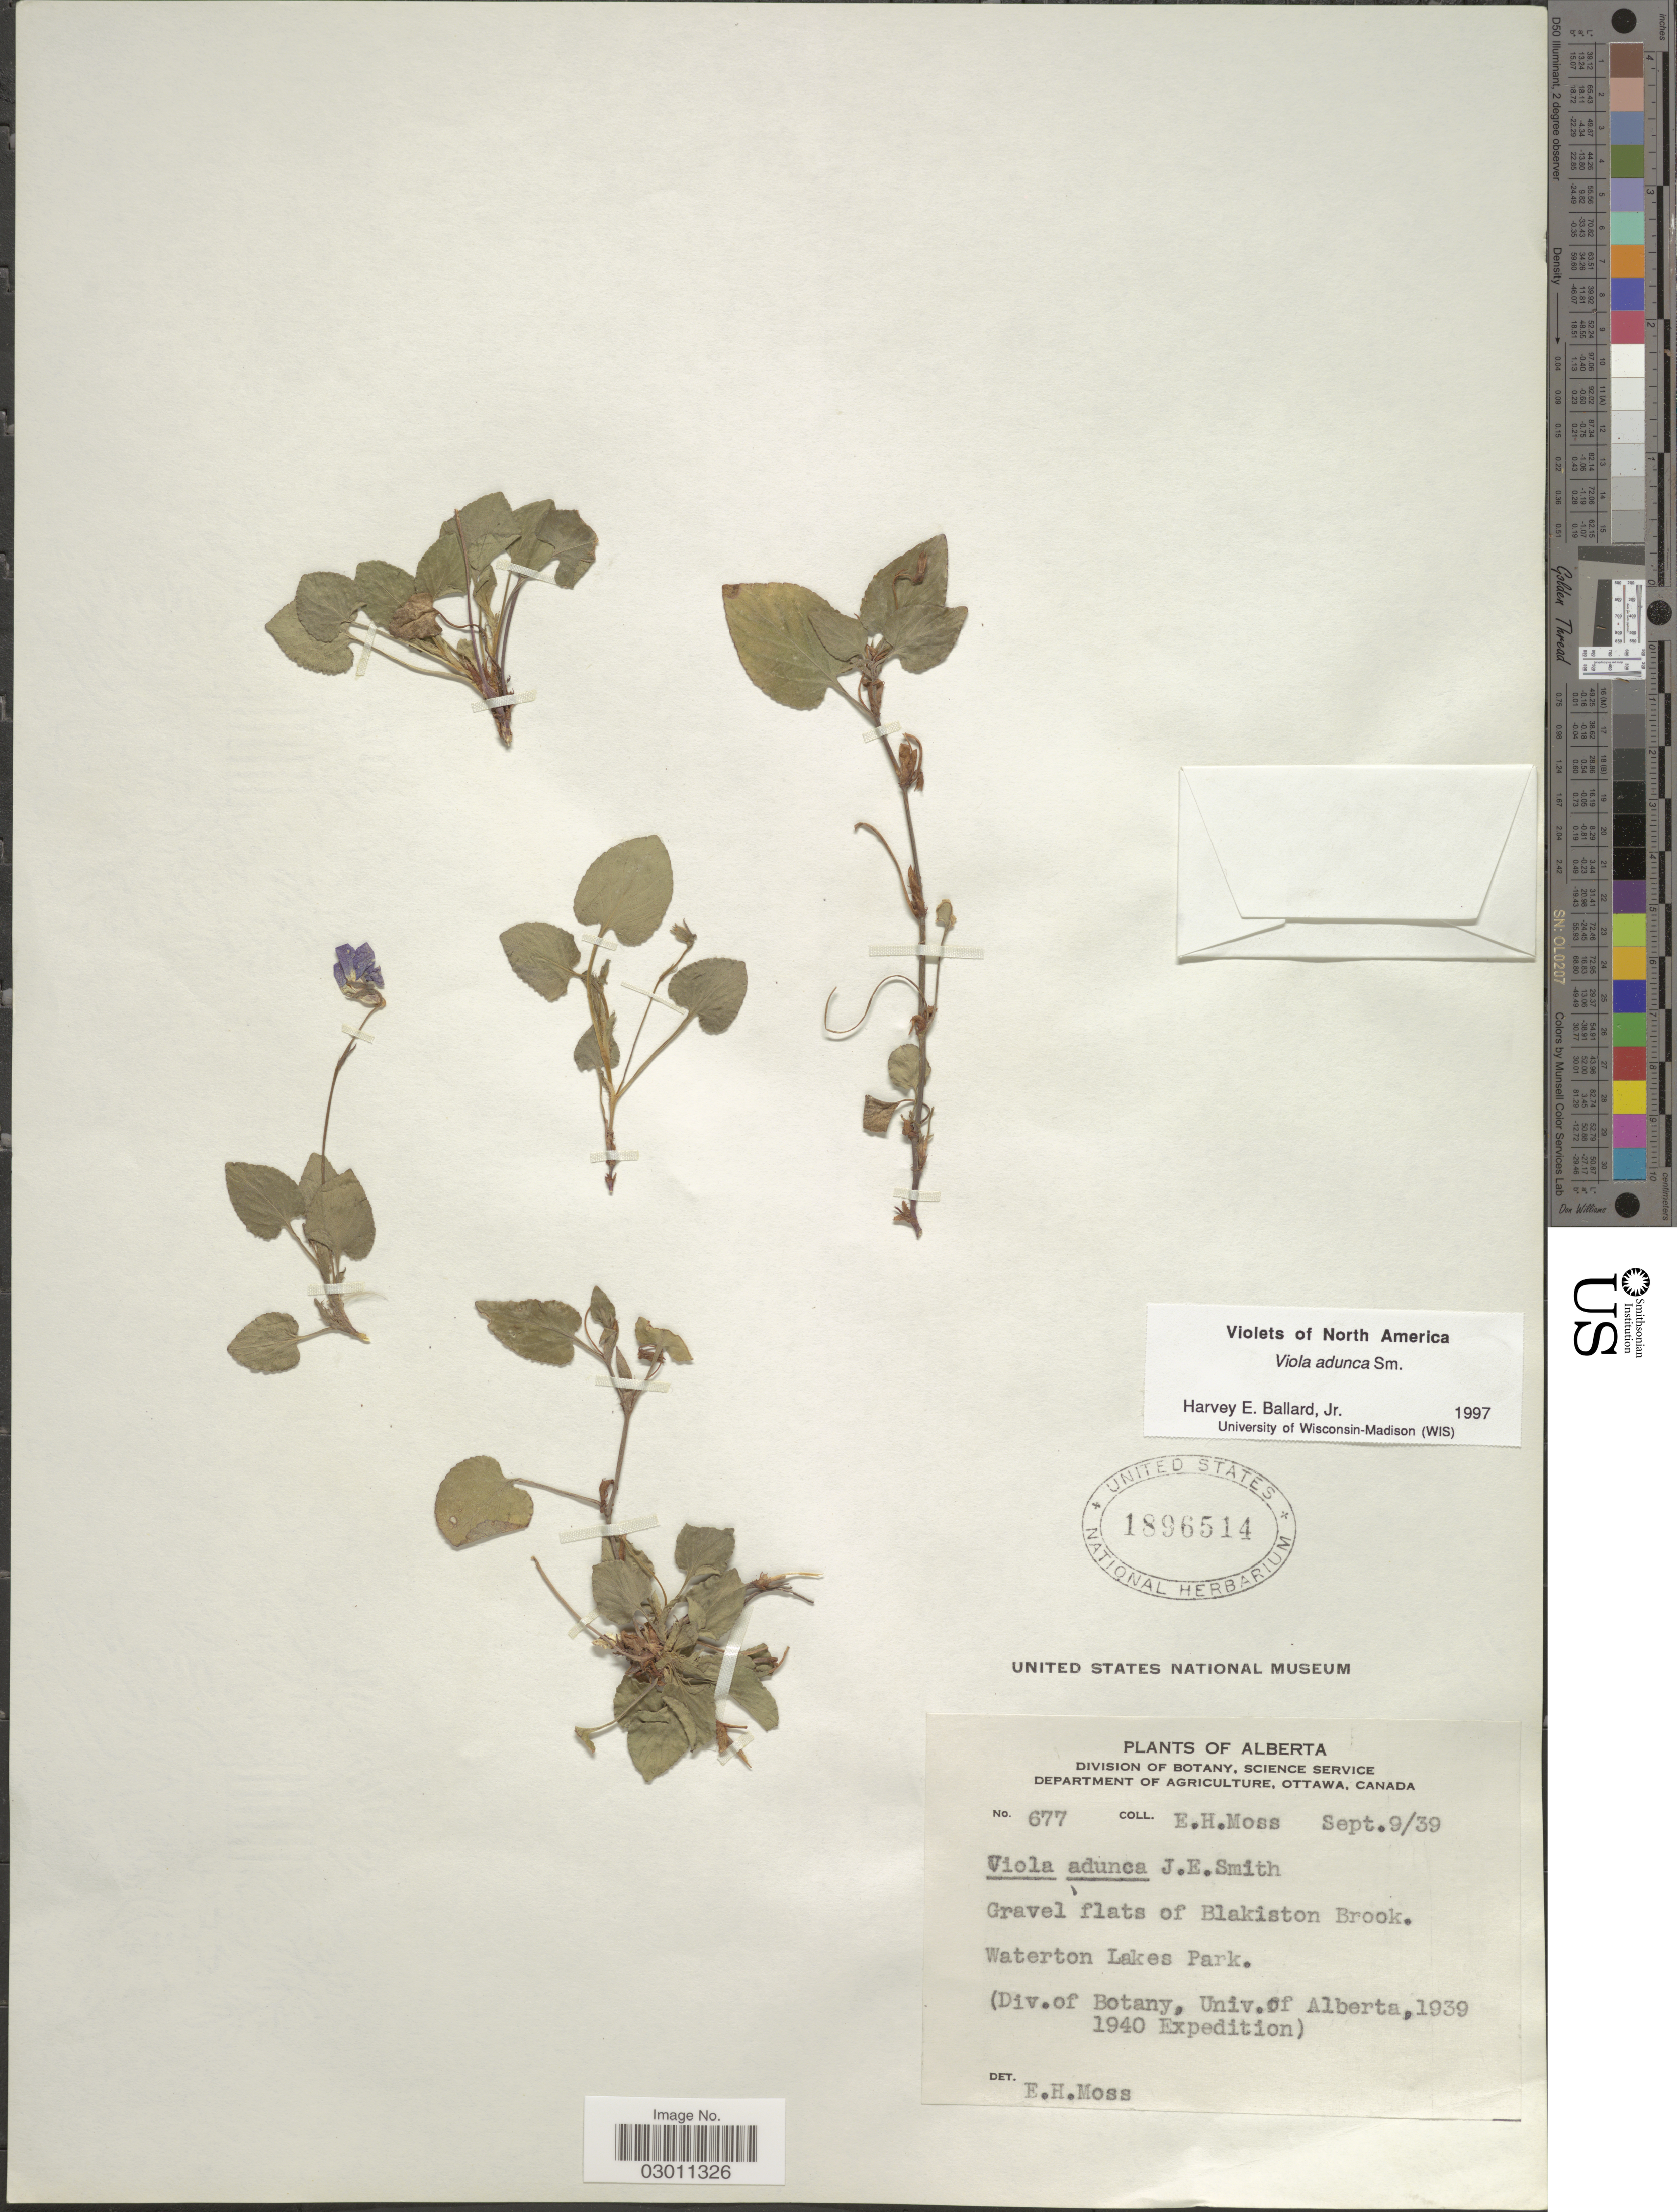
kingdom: Plantae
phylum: Tracheophyta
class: Magnoliopsida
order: Malpighiales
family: Violaceae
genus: Viola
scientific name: Viola adunca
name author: Sm.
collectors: E. Moss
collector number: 677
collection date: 1939-09-09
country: Canada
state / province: Alberta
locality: Gravel flats of Blakiston Brook. Waterton Lakes Park.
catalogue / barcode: US 1896514